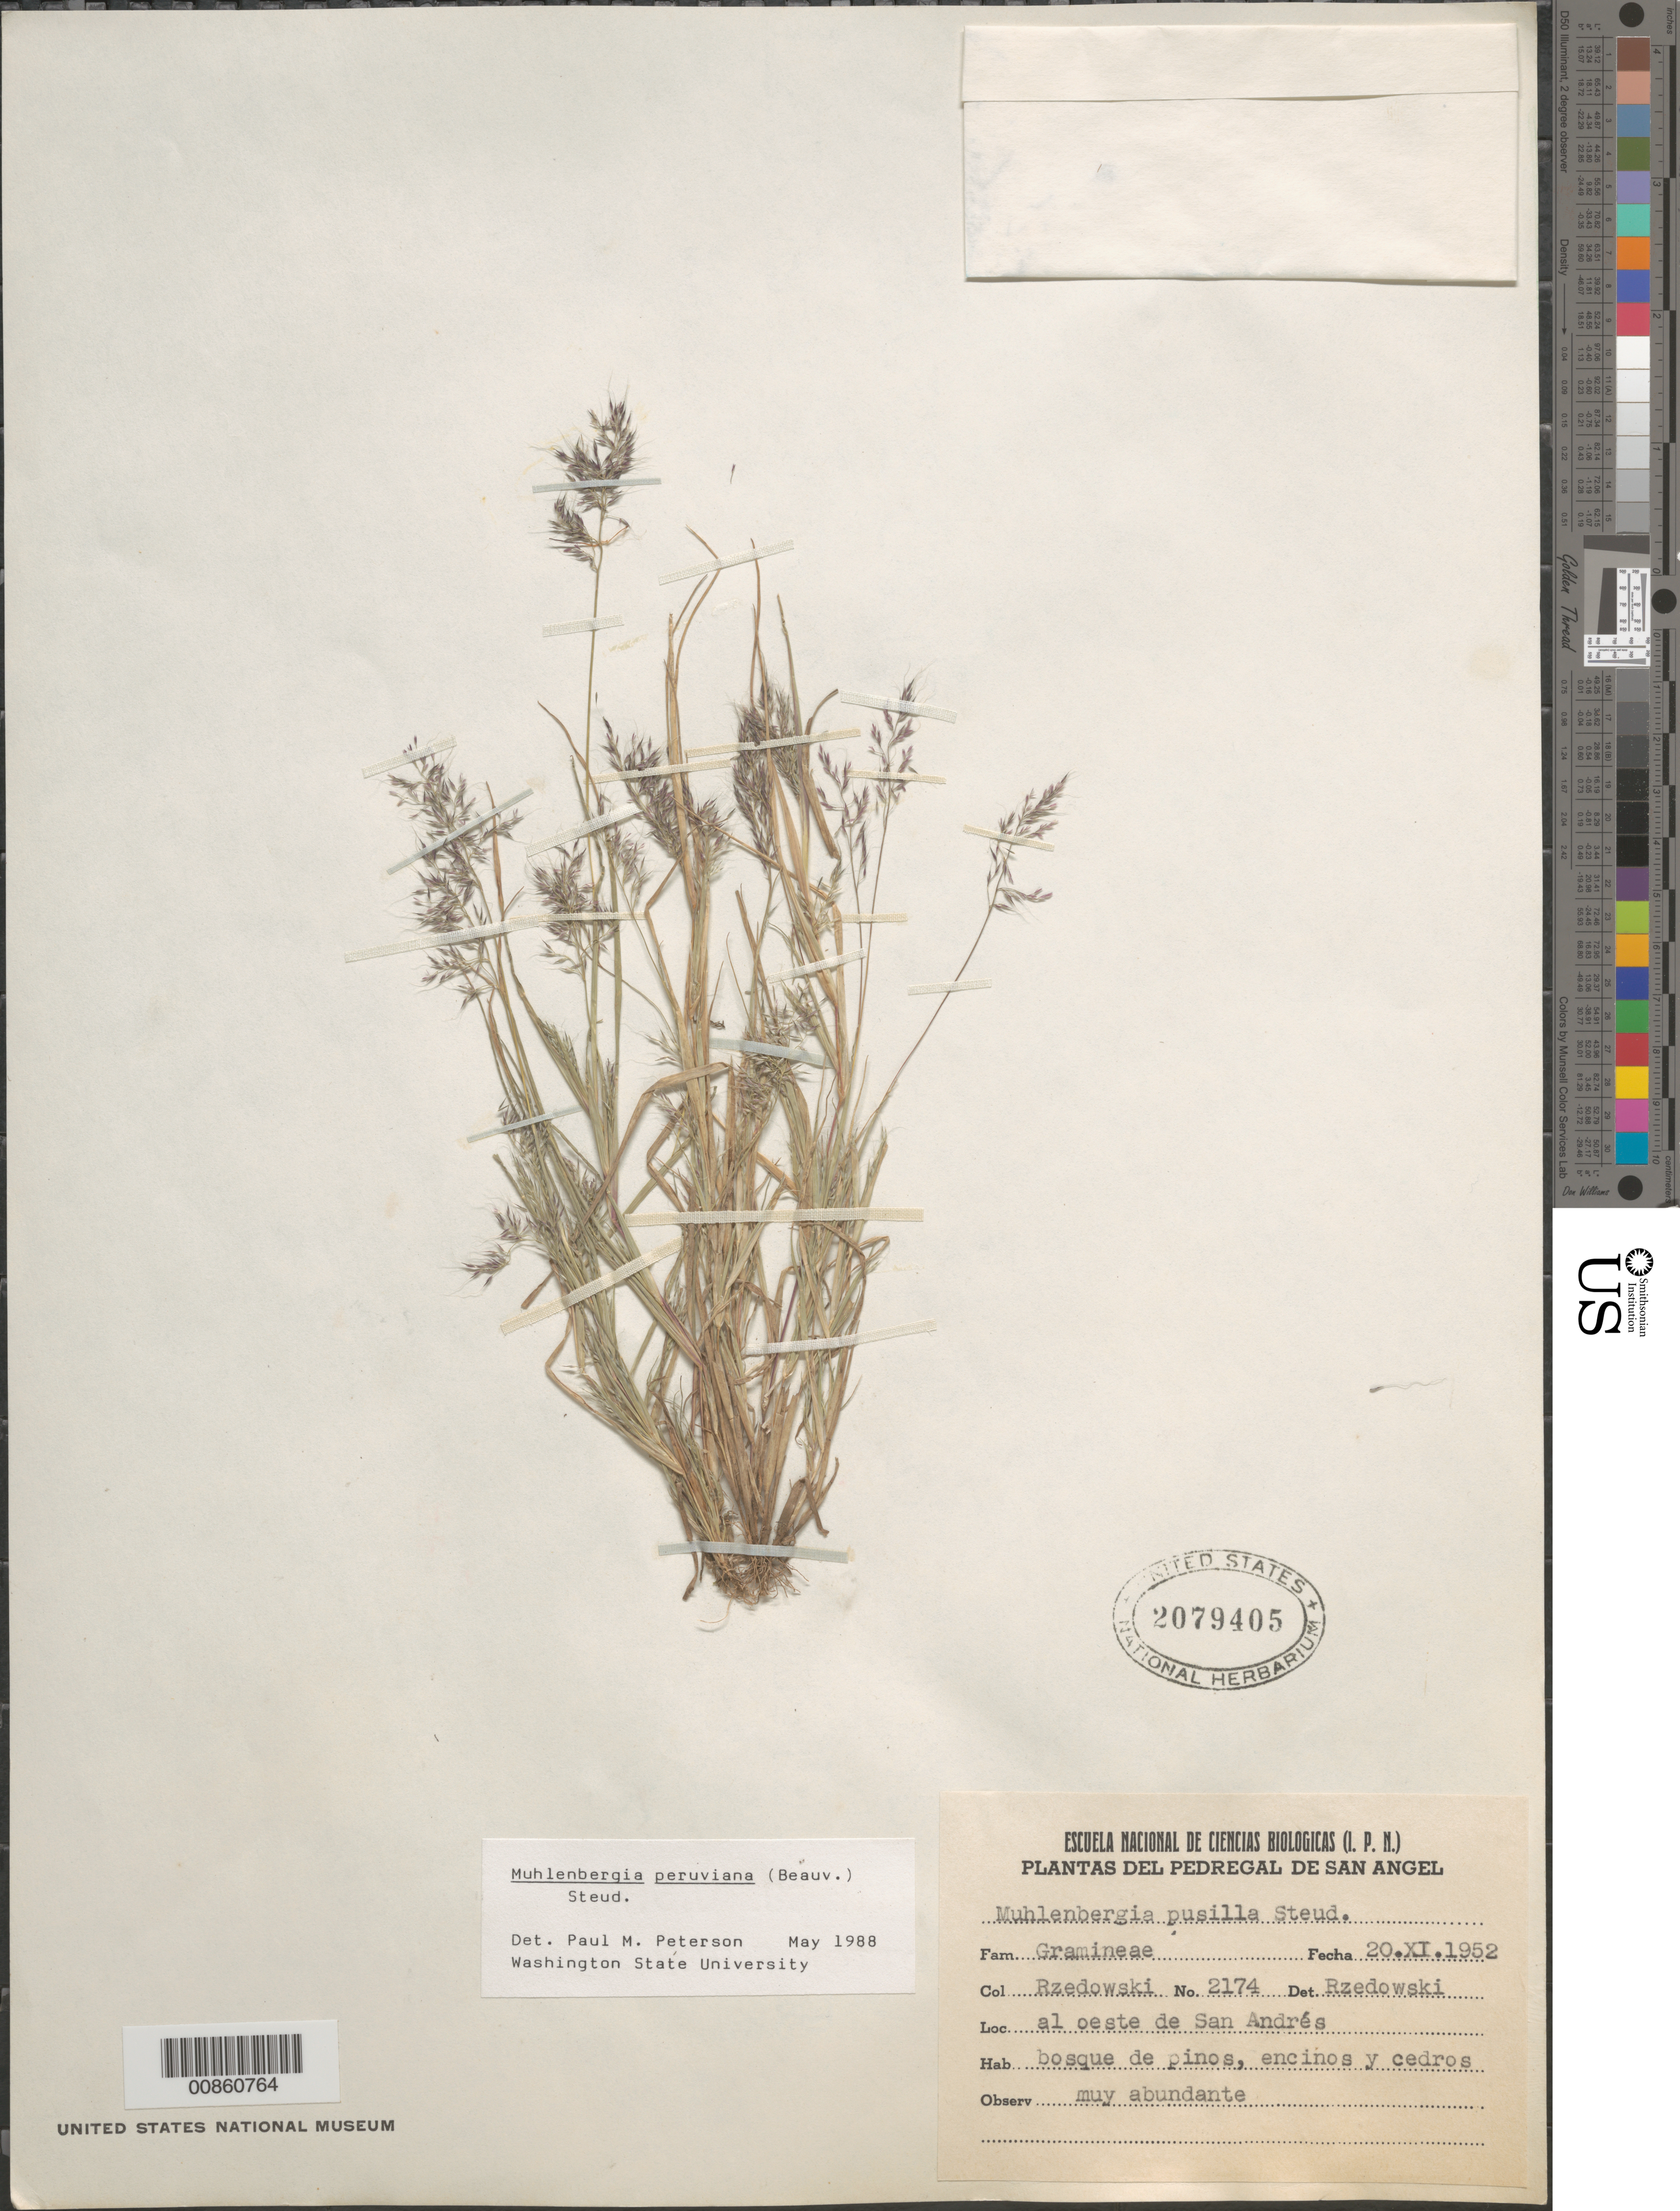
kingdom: Plantae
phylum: Tracheophyta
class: Liliopsida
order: Poales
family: Poaceae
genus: Muhlenbergia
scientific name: Muhlenbergia peruviana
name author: (P. Beauv.) Steud.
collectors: J. Rzedowski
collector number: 2174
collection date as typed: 20 Nov 1952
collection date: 1952-11-20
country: Mexico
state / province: Distrito Federal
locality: Pedregal de San Angel, al W de San Andres, D.F.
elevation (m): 2300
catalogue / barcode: US 2079405